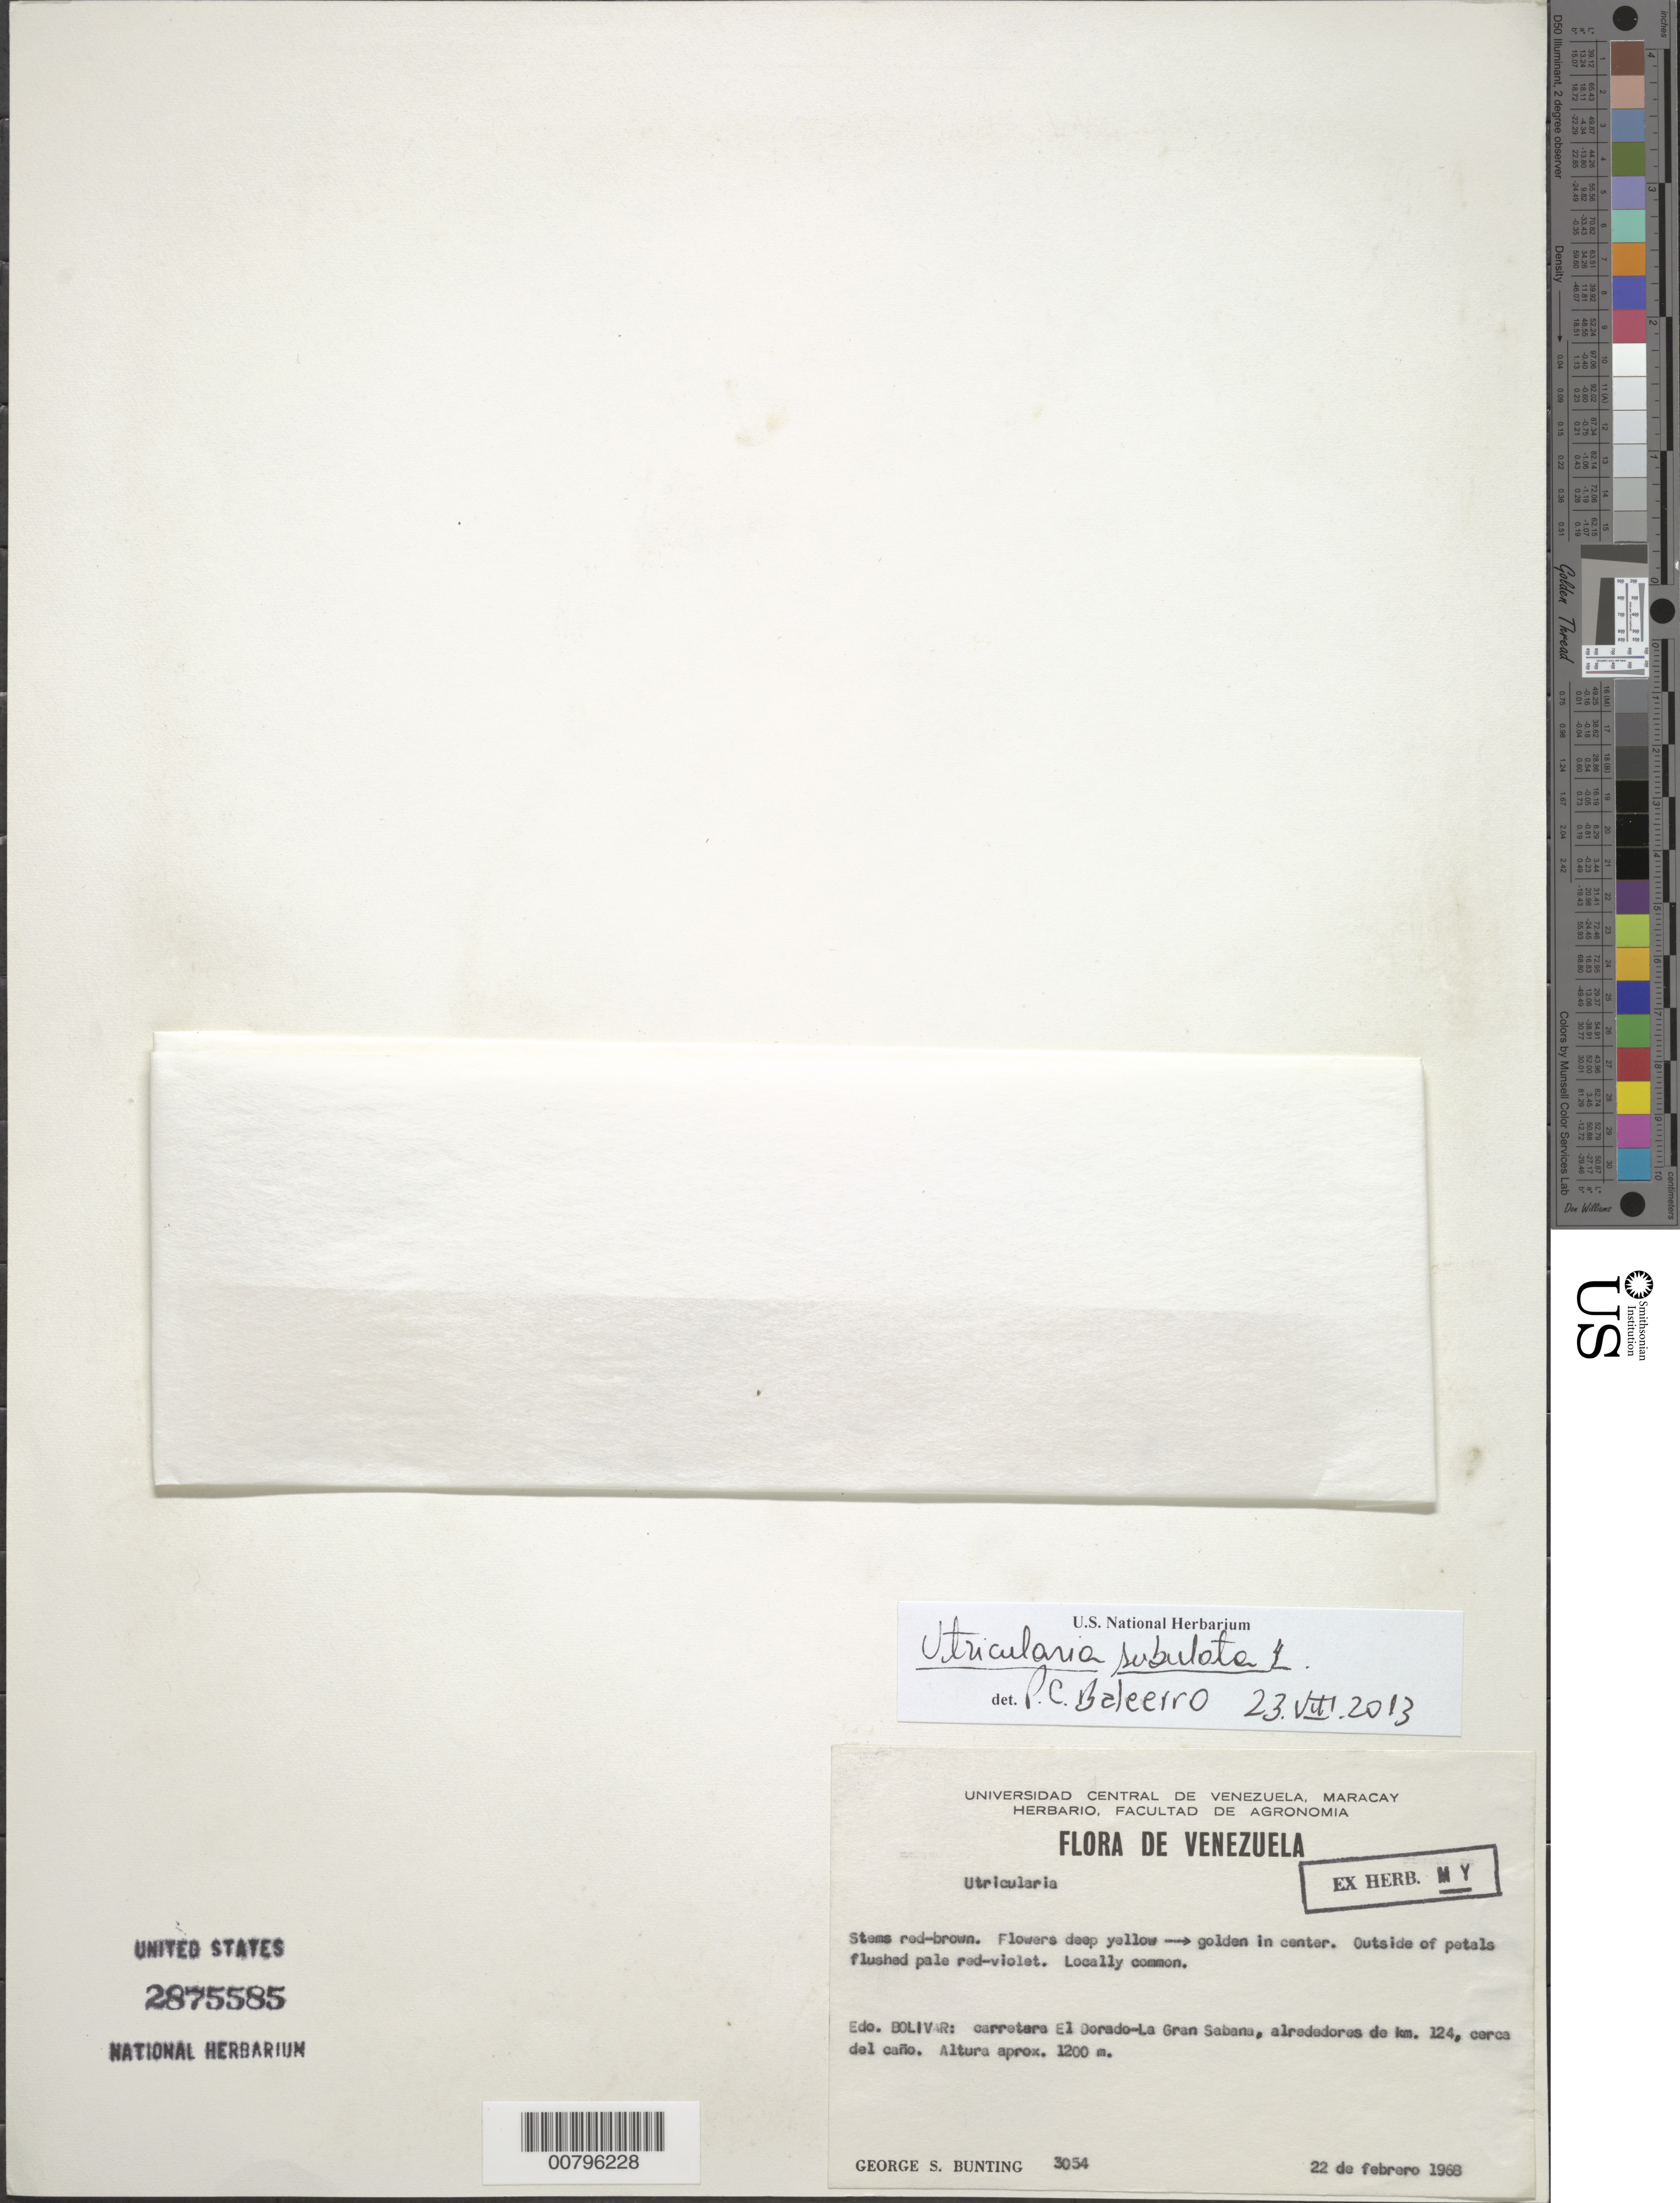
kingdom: Plantae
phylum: Tracheophyta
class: Magnoliopsida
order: Lamiales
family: Lentibulariaceae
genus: Utricularia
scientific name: Utricularia subulata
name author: L.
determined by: Baleeiro, P. C.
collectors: G. S. Bunting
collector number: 3054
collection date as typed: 22-Feb-68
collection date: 1968-02-22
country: Venezuela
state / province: Bolívar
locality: El Dorado-La Gran Sabana road, km 114-124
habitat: Along creek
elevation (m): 1200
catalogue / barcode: US 2875585